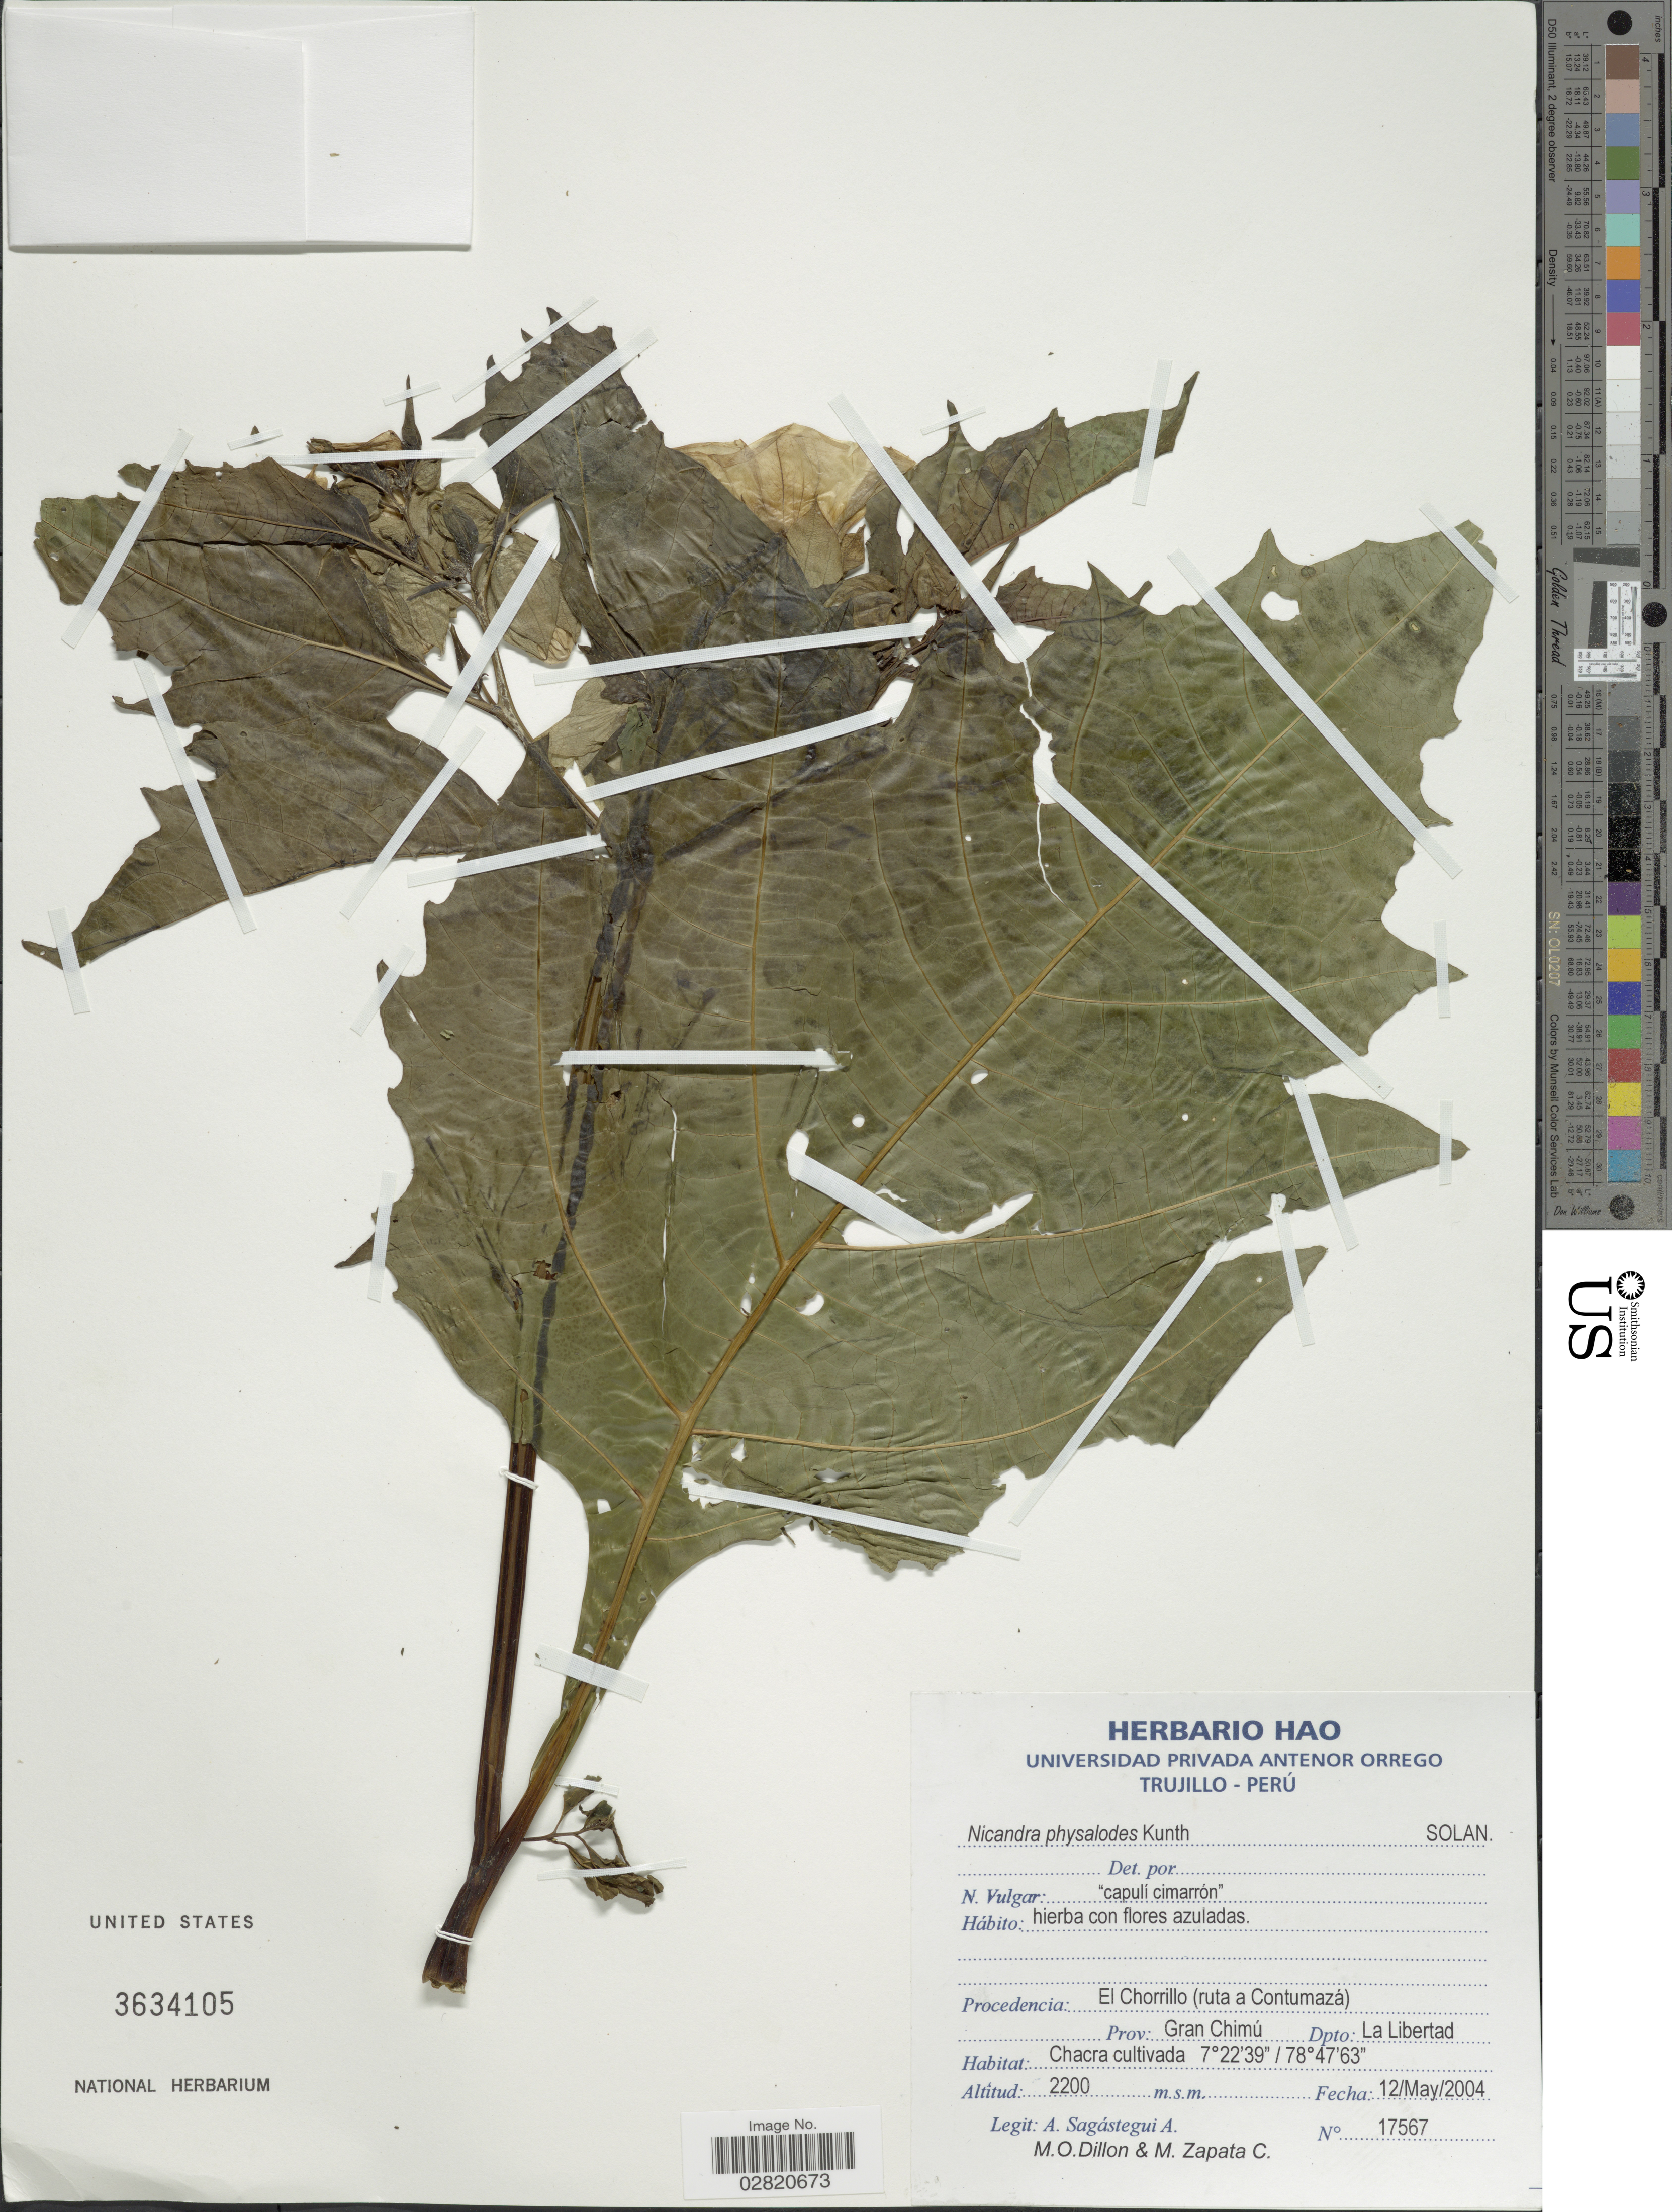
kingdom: Plantae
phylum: Tracheophyta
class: Magnoliopsida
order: Solanales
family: Solanaceae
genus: Nicandra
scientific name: Nicandra physalodes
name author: (L.) Gaertn.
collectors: A. Sagástegui A., M. O. Dillon & M. Zapata Cruz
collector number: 17567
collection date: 2004-05-12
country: Peru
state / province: La Libertad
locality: Procedencia: El Chorrillo (ruta a Contumazá). Prov: Gran Chimú. Dpto: La Libertad.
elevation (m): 2200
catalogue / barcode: US 3634105